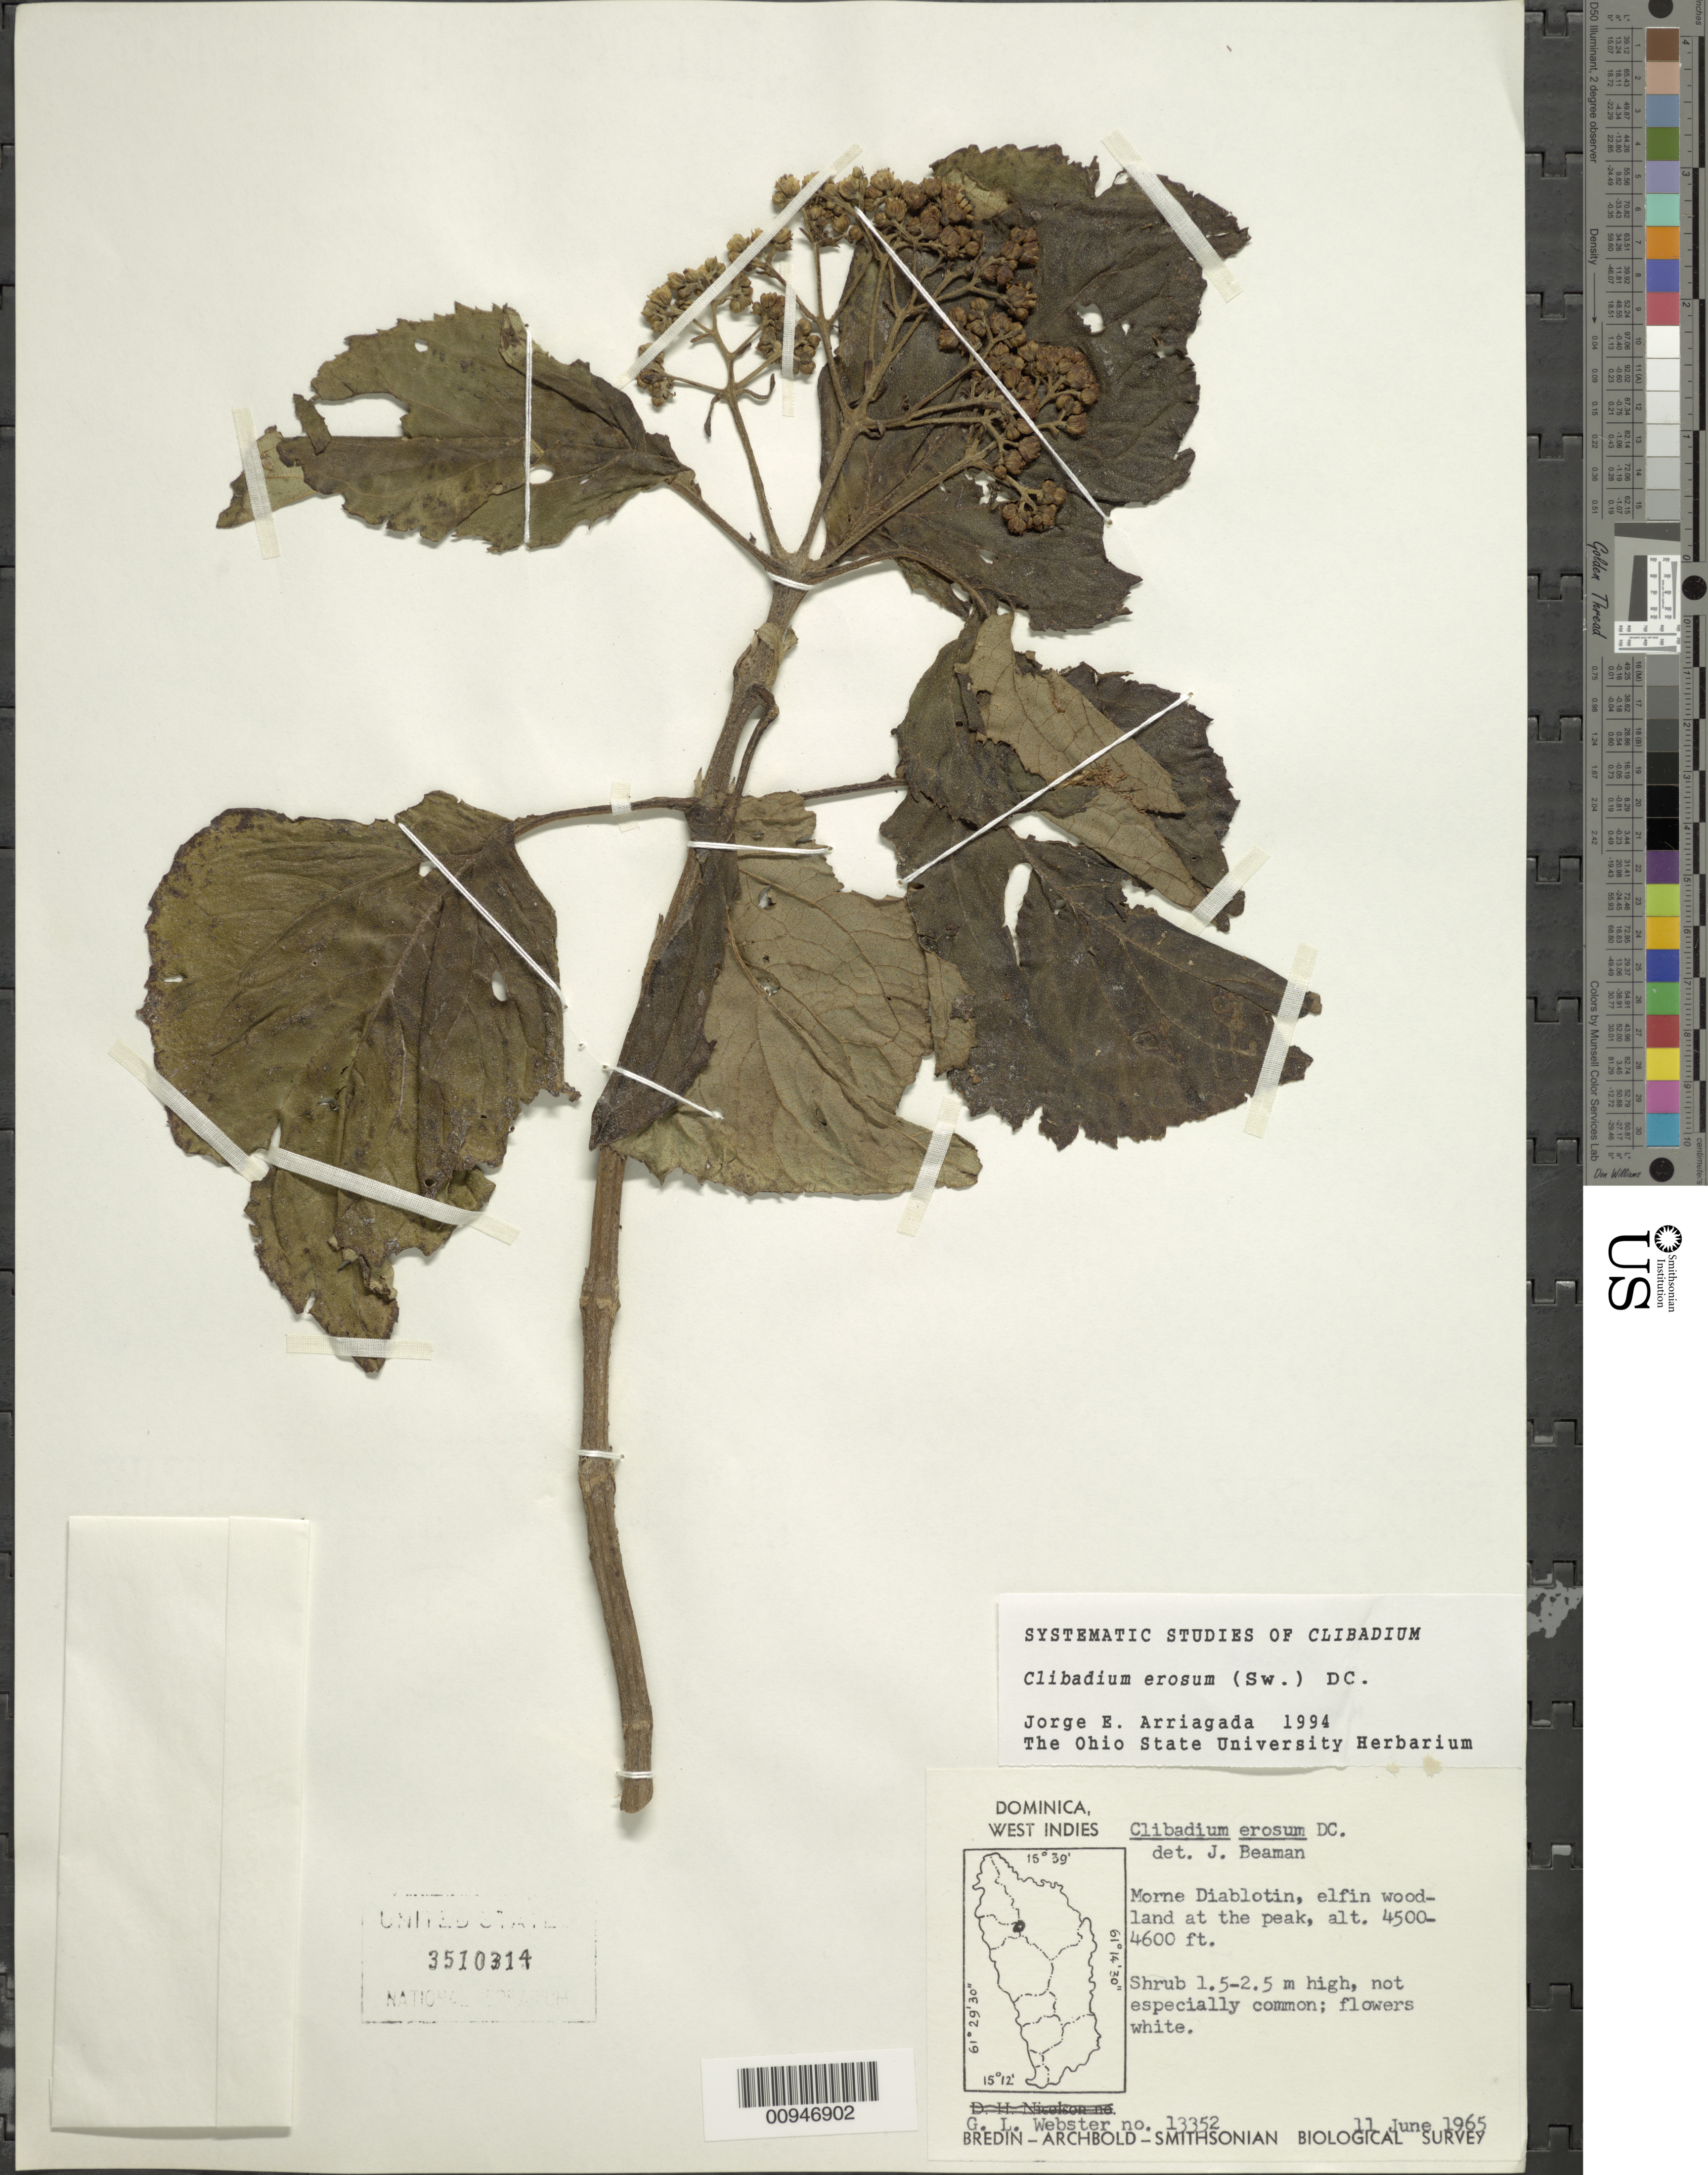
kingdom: Plantae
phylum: Tracheophyta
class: Magnoliopsida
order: Asterales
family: Asteraceae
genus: Clibadium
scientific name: Clibadium erosum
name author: (Sw.) DC.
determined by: Arriagada, J. E.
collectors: G. L. Webster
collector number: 13352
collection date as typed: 11 Jun 1965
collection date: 1965-06-11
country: Dominica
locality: Morne Diablotin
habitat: Elfin woodland at the peak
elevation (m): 1372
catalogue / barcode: US 3510314